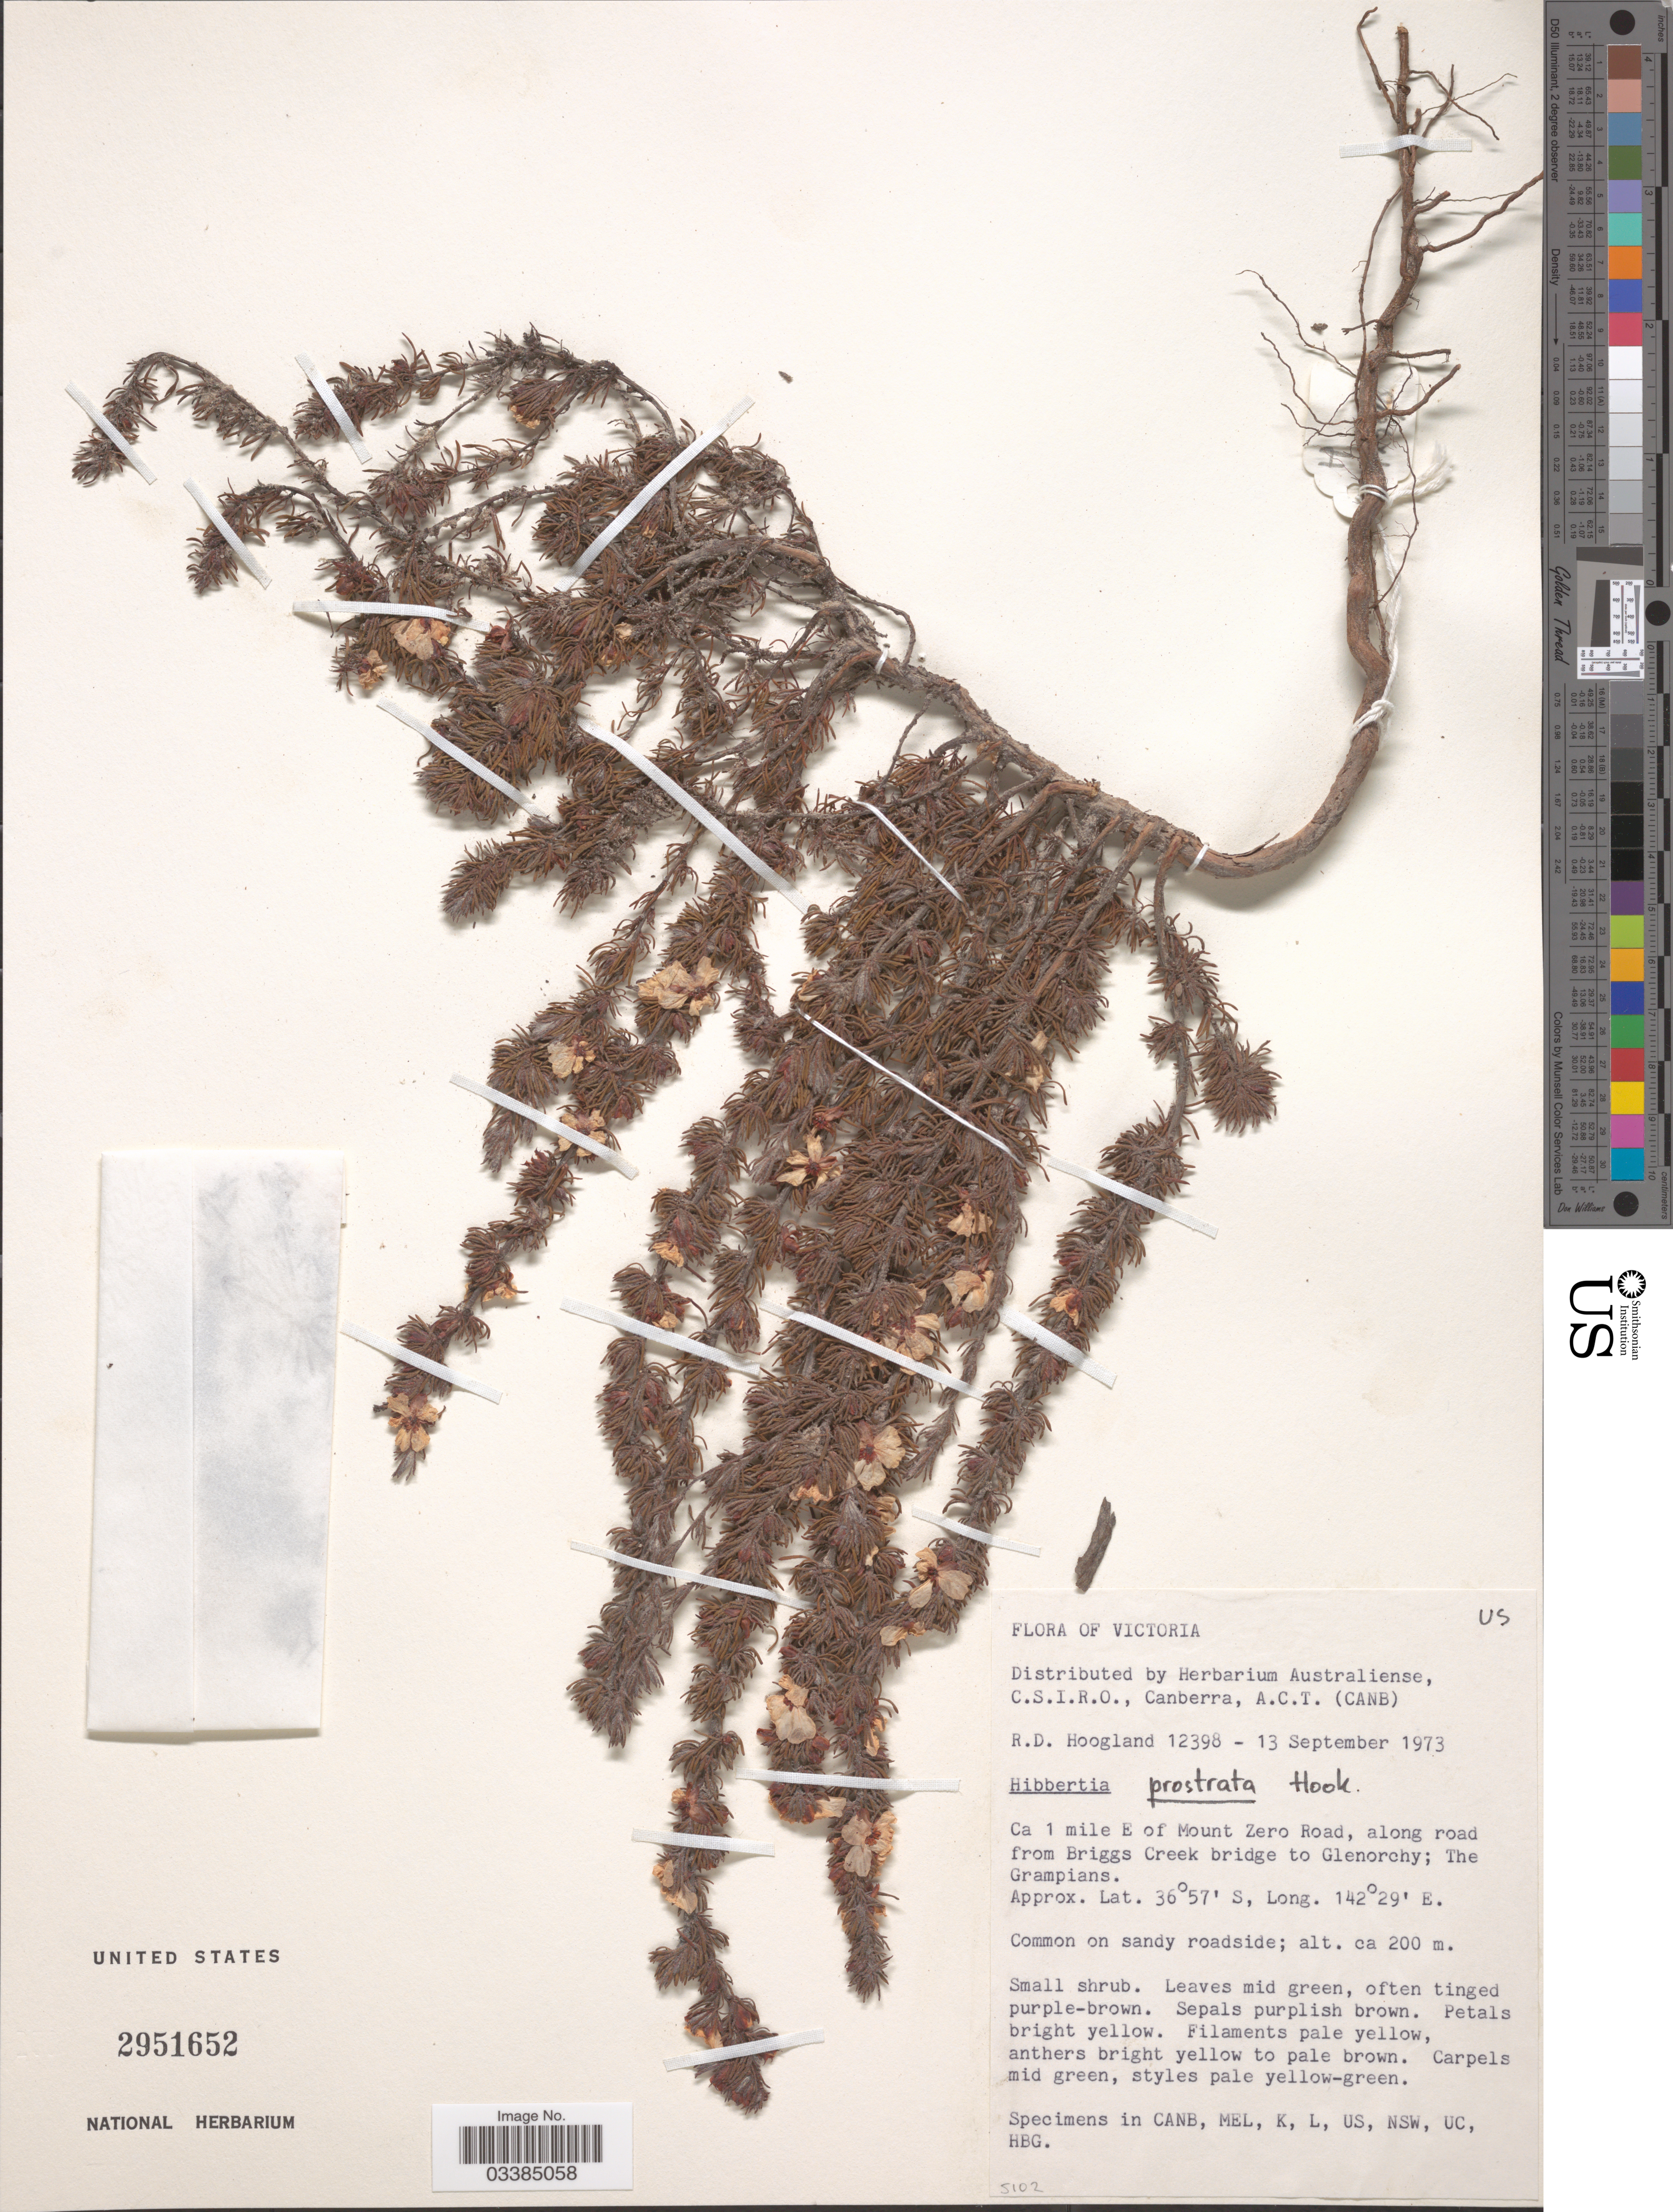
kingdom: Plantae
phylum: Tracheophyta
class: Magnoliopsida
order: Dilleniales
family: Dilleniaceae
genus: Hibbertia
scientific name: Hibbertia prostrata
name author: Hook.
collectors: R. D. Hoogland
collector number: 12398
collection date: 1973-09-13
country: Australia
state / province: Victoria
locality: Victoria. Ca 1 mile E of Mount Zero Road, along road from Briggs Creek bridge to Glenorchy; The Grampians. Sandy roadside.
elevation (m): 200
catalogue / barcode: US 2951652